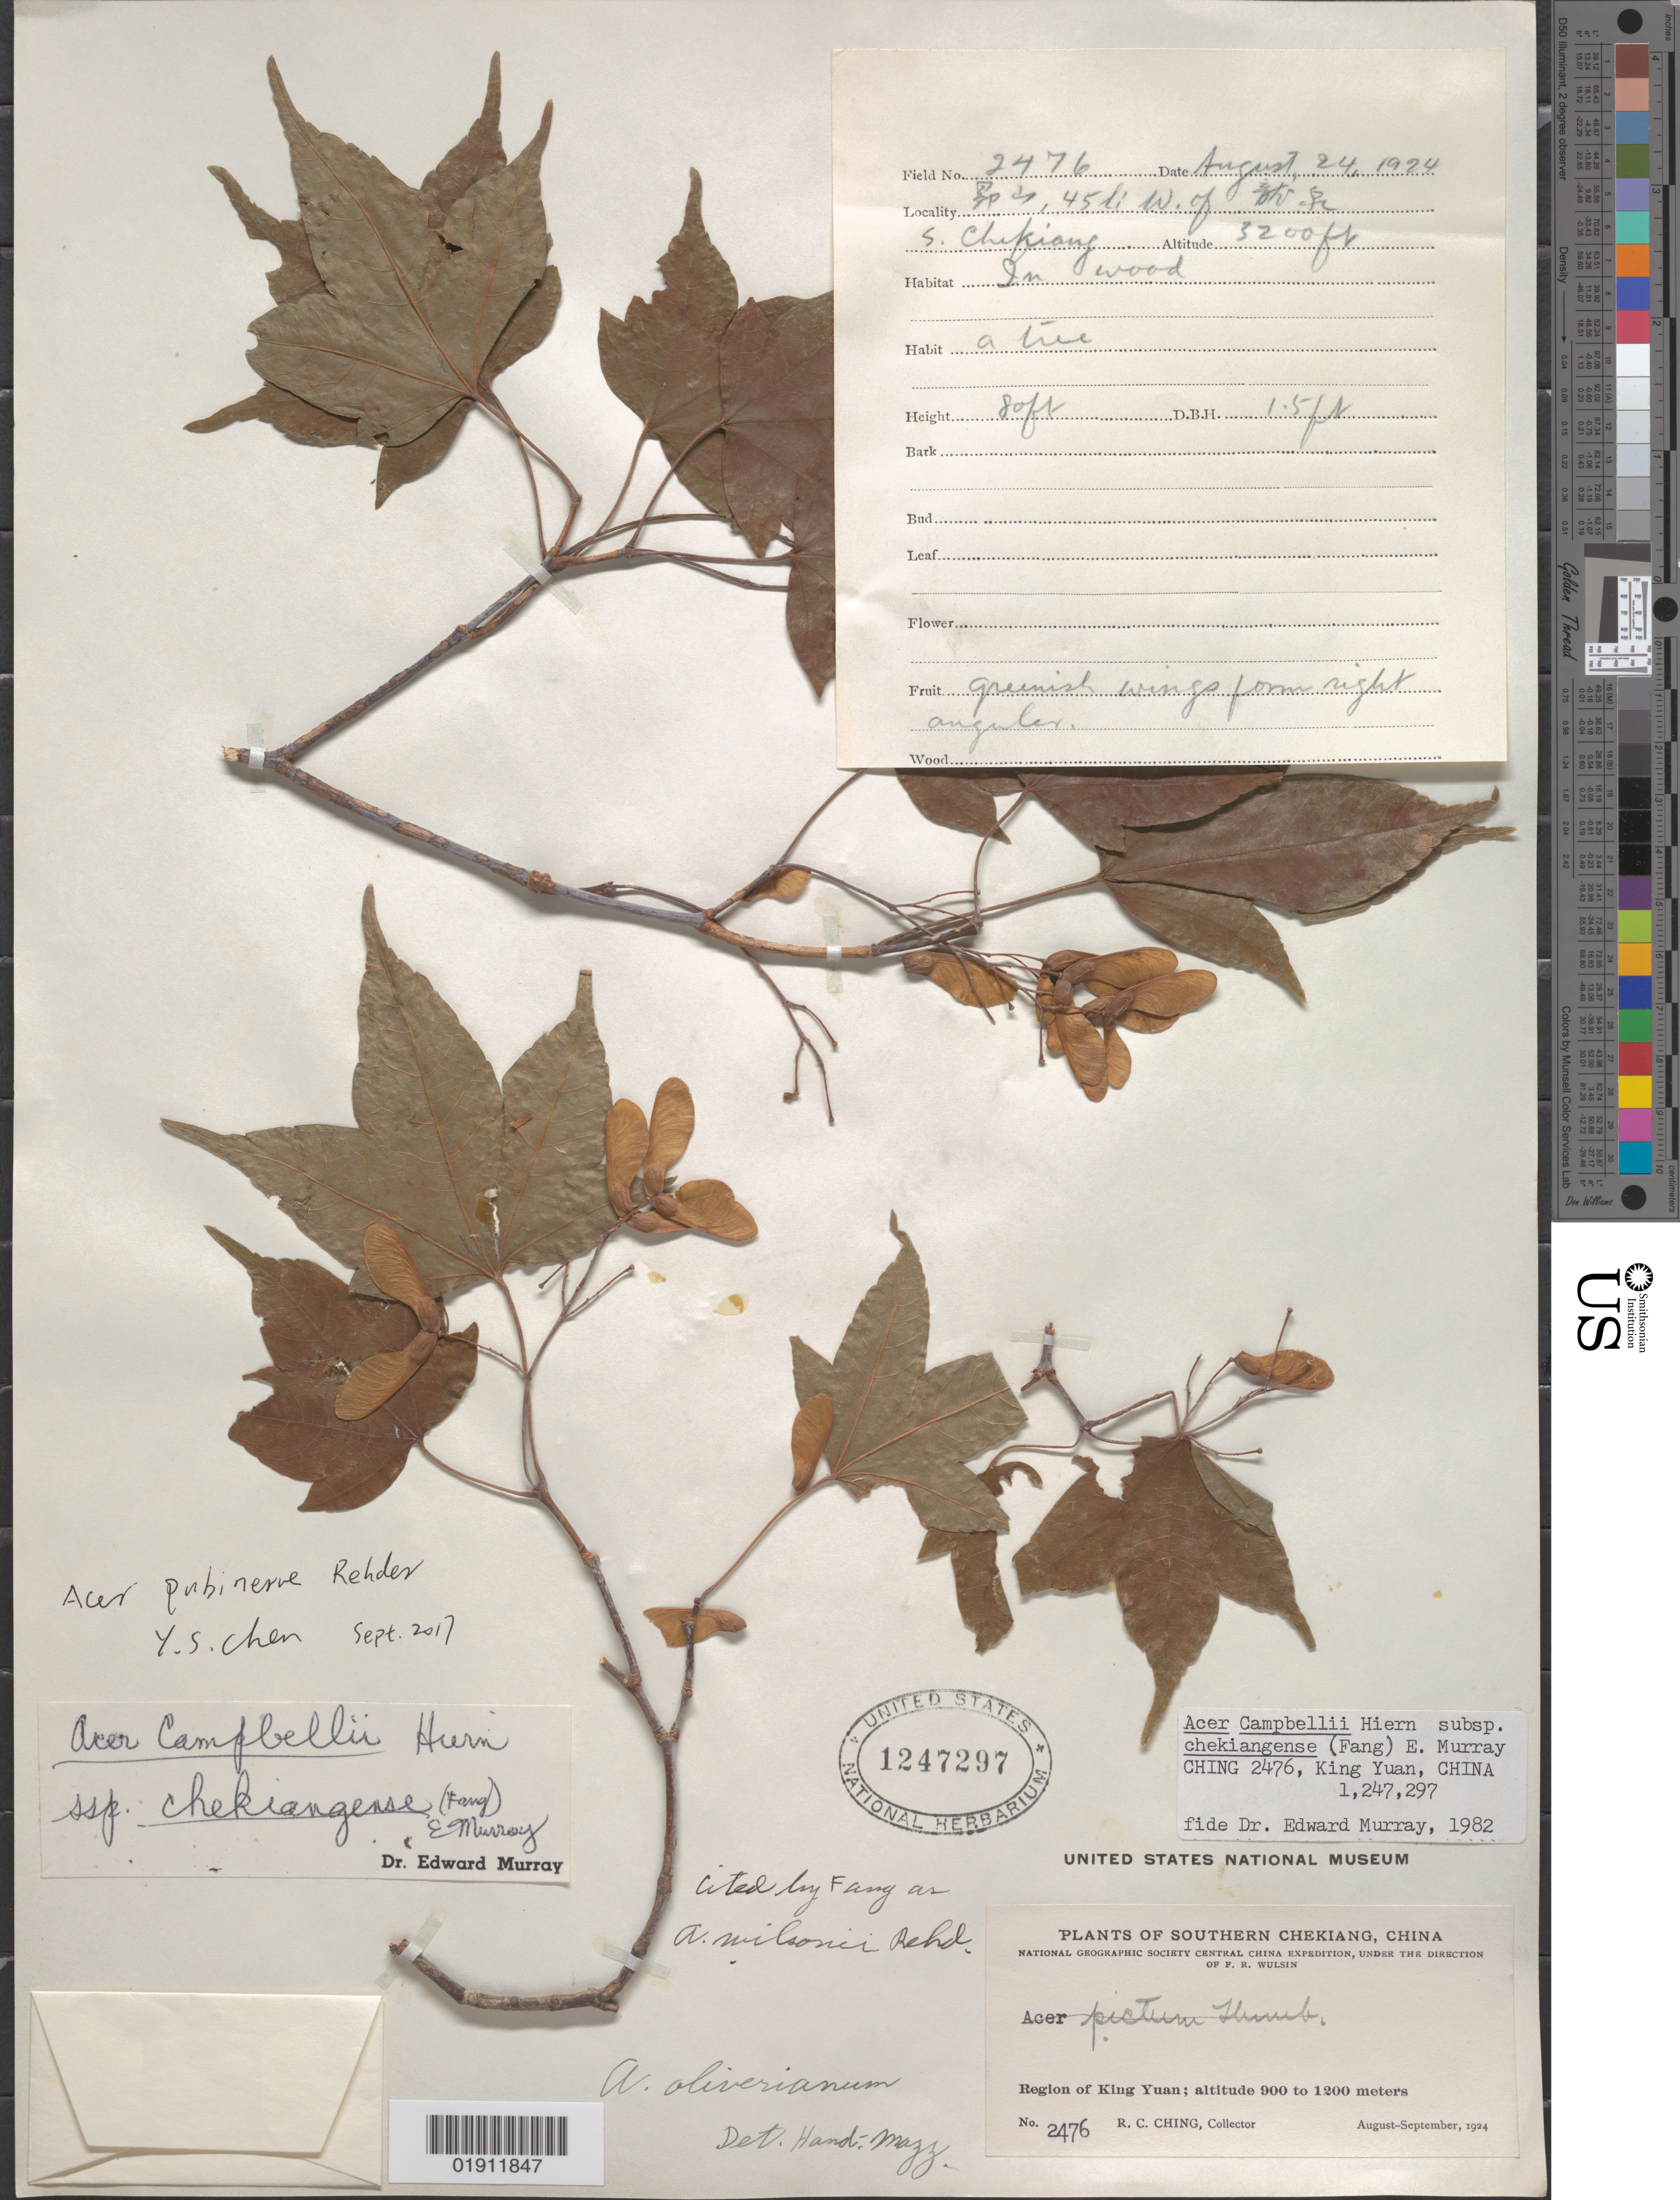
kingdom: Plantae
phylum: Tracheophyta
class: Magnoliopsida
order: Sapindales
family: Sapindaceae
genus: Acer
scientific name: Acer campbellii subsp. chekiangense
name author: (W.P. Fang) A.E. Murray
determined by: Murray, Edward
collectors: R. C. Ching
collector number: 2476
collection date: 1924-08-24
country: China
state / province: Zhejiang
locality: Chekiang [Zhejiang] Province, King Yuan region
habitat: In wood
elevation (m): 975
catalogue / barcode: US 1247297